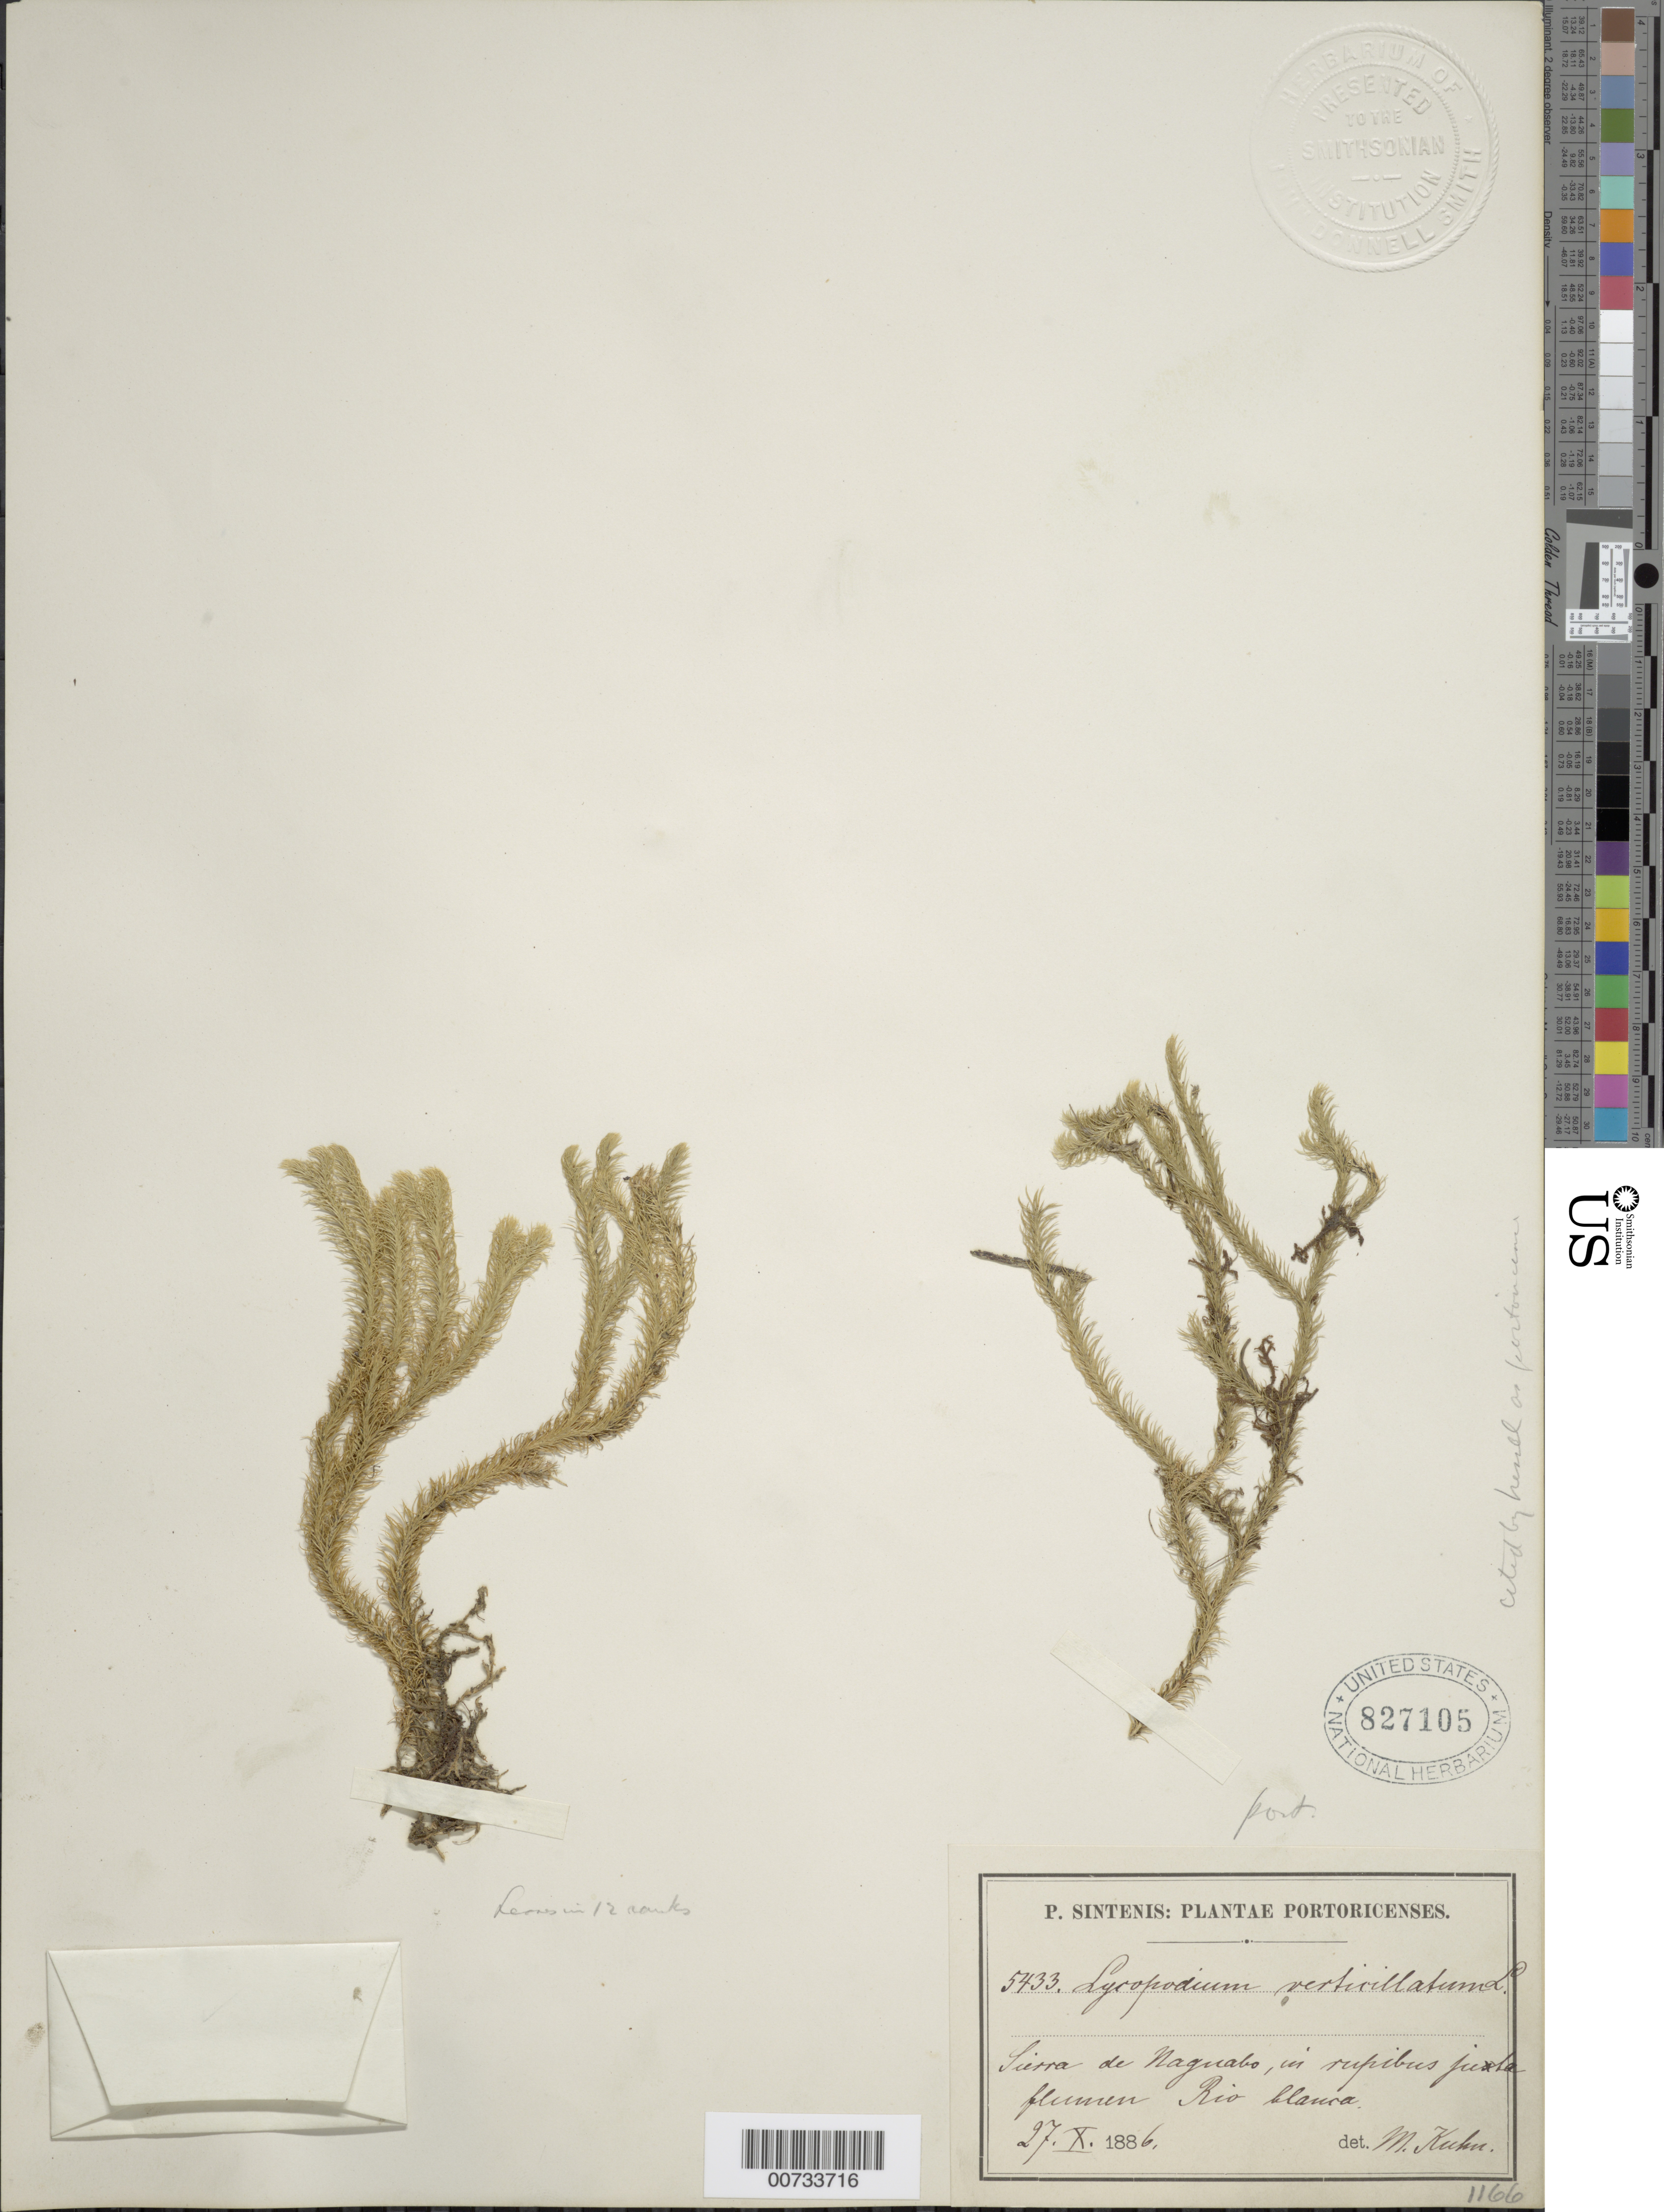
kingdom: Plantae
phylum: Tracheophyta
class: Lycopodiopsida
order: Lycopodiales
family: Lycopodiaceae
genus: Phlegmariurus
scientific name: Phlegmariurus filiformis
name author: (Sw.) W.H. Wagner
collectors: P. Sintenis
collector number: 5433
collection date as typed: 27 Oct 1886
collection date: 1886-10-27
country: Puerto Rico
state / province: Naguabo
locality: Sierra de Naguabo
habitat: In rupibus juxta flumen Rio Blanca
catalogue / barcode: US 827105